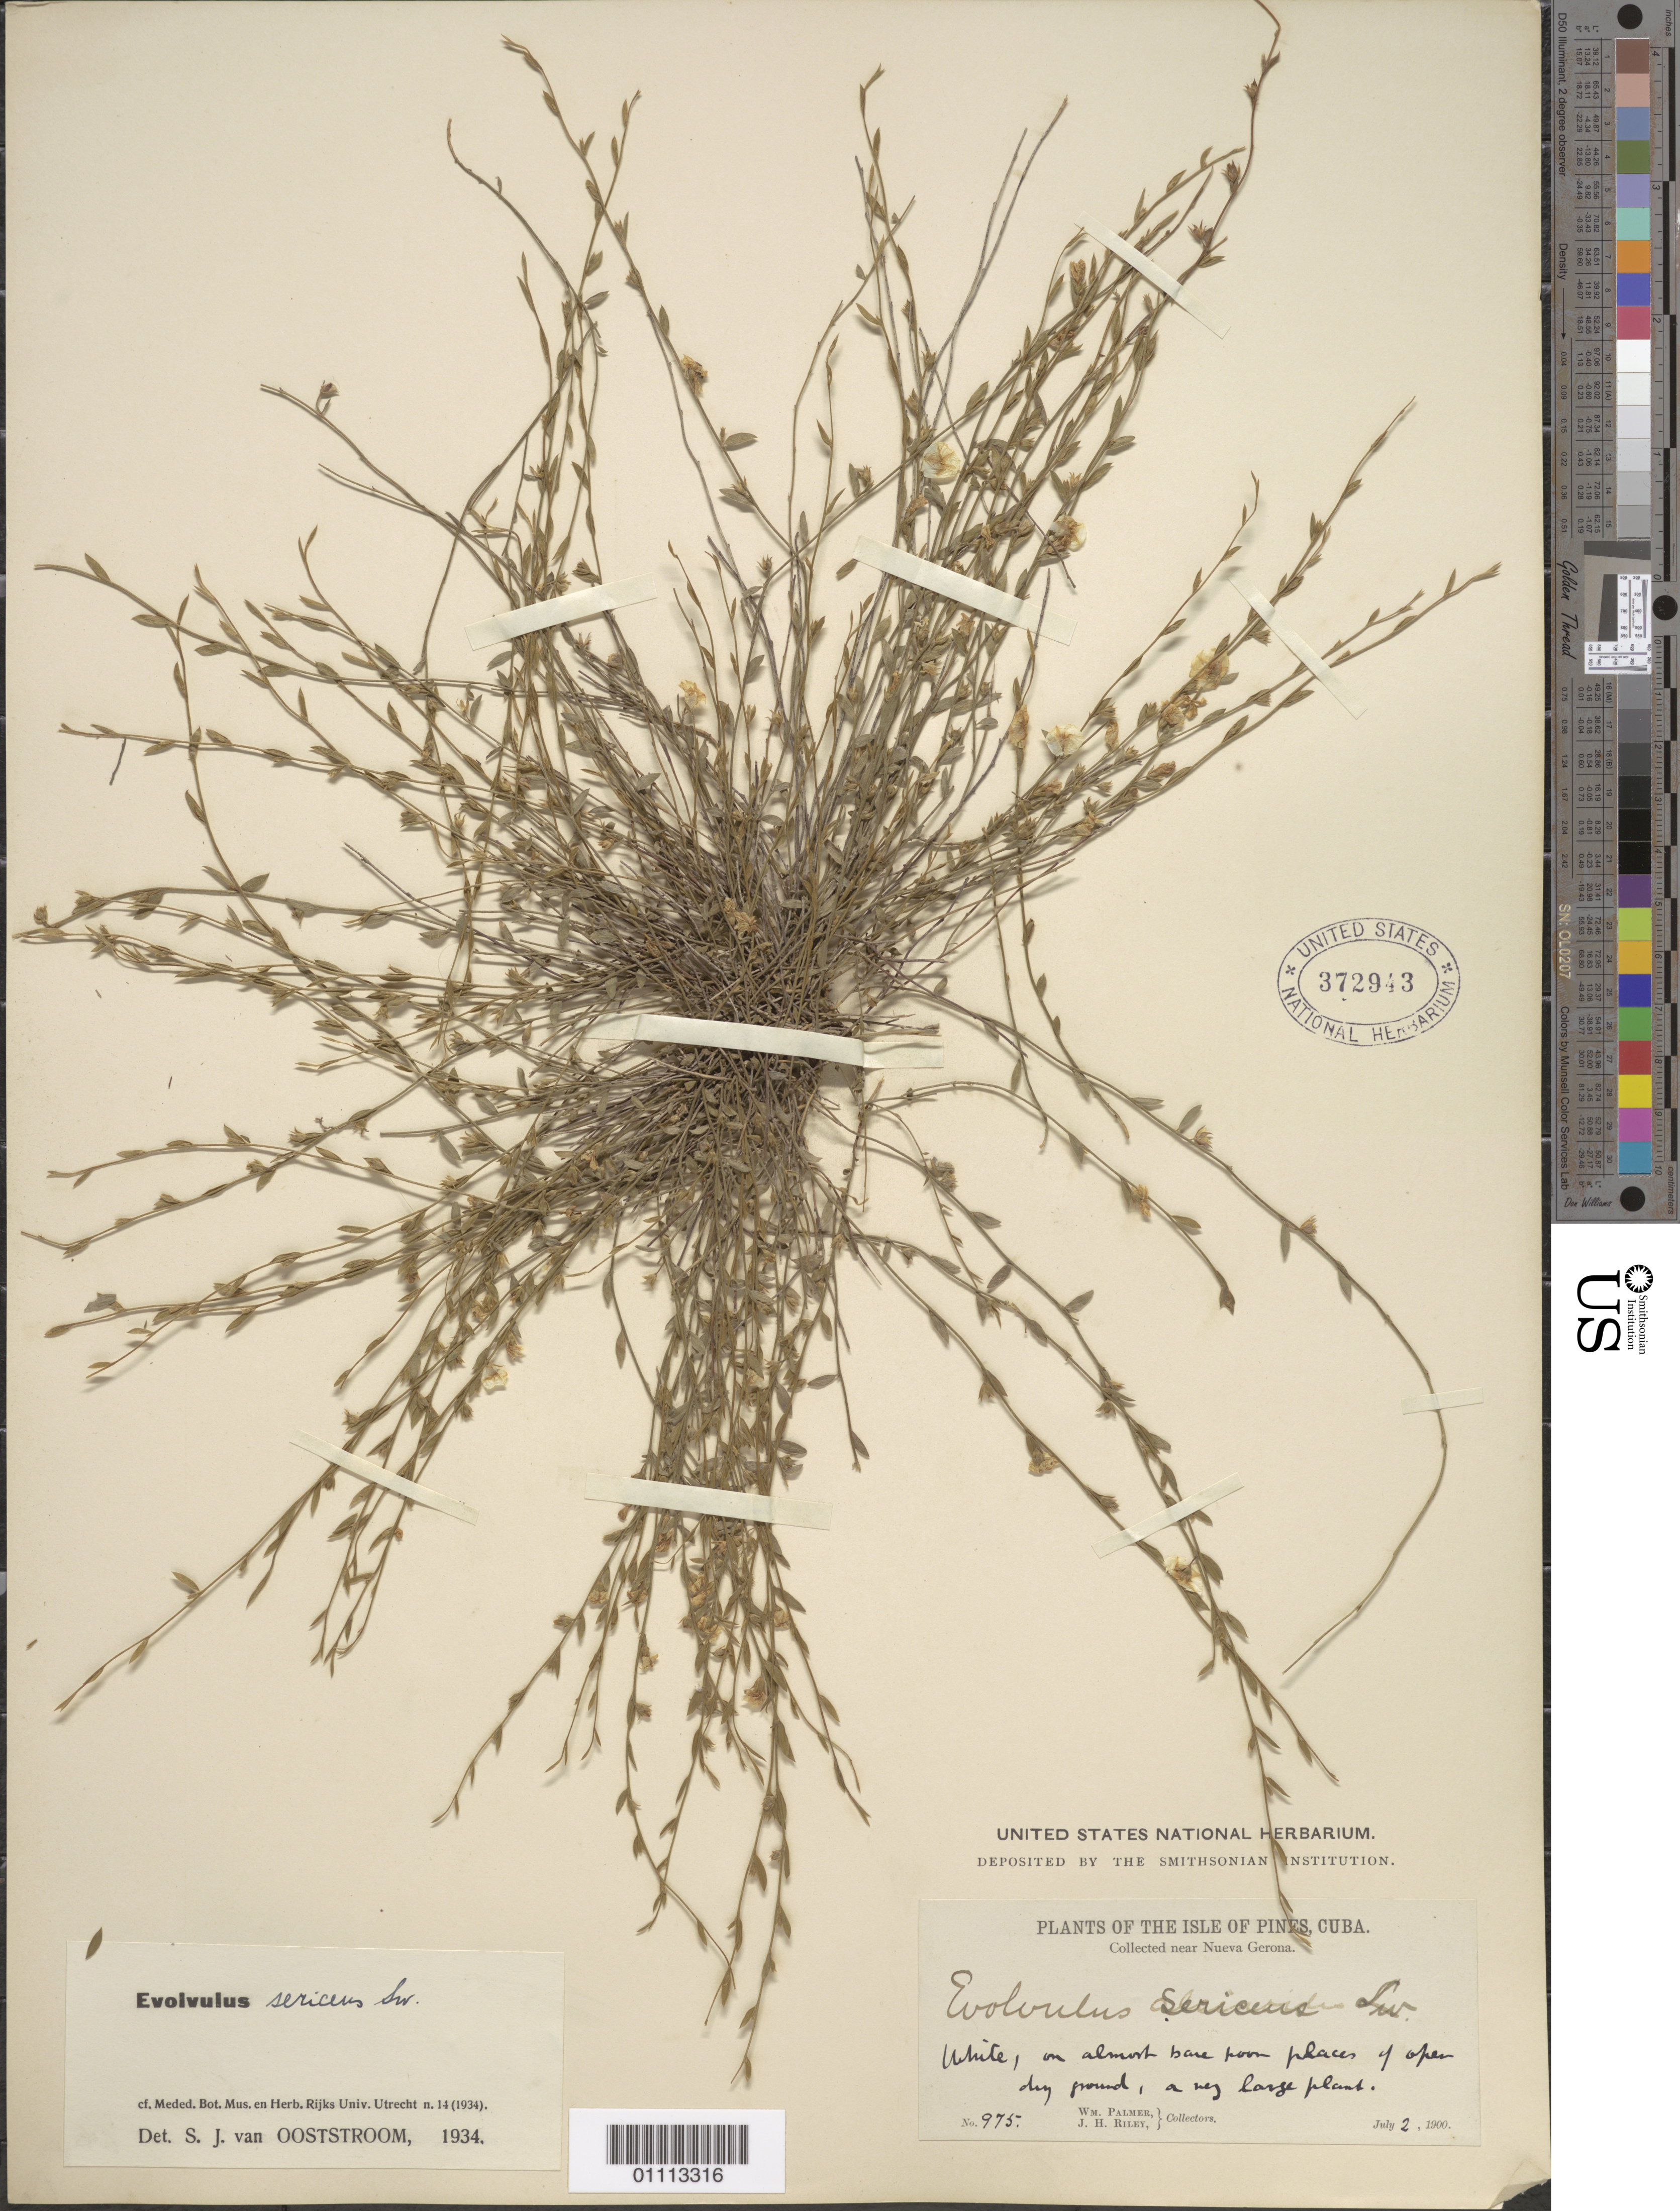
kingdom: Plantae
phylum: Tracheophyta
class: Magnoliopsida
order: Solanales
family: Convolvulaceae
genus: Evolvulus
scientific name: Evolvulus sericeus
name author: Sw.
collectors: W. Palmer & J. H. Riley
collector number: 975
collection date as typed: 02 Jul 1900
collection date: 1900-07-02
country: Cuba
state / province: Isla de La Juventud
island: Isla de la Juventud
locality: Isle of Pines, Collected near Nueva Gerona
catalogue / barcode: US 372943